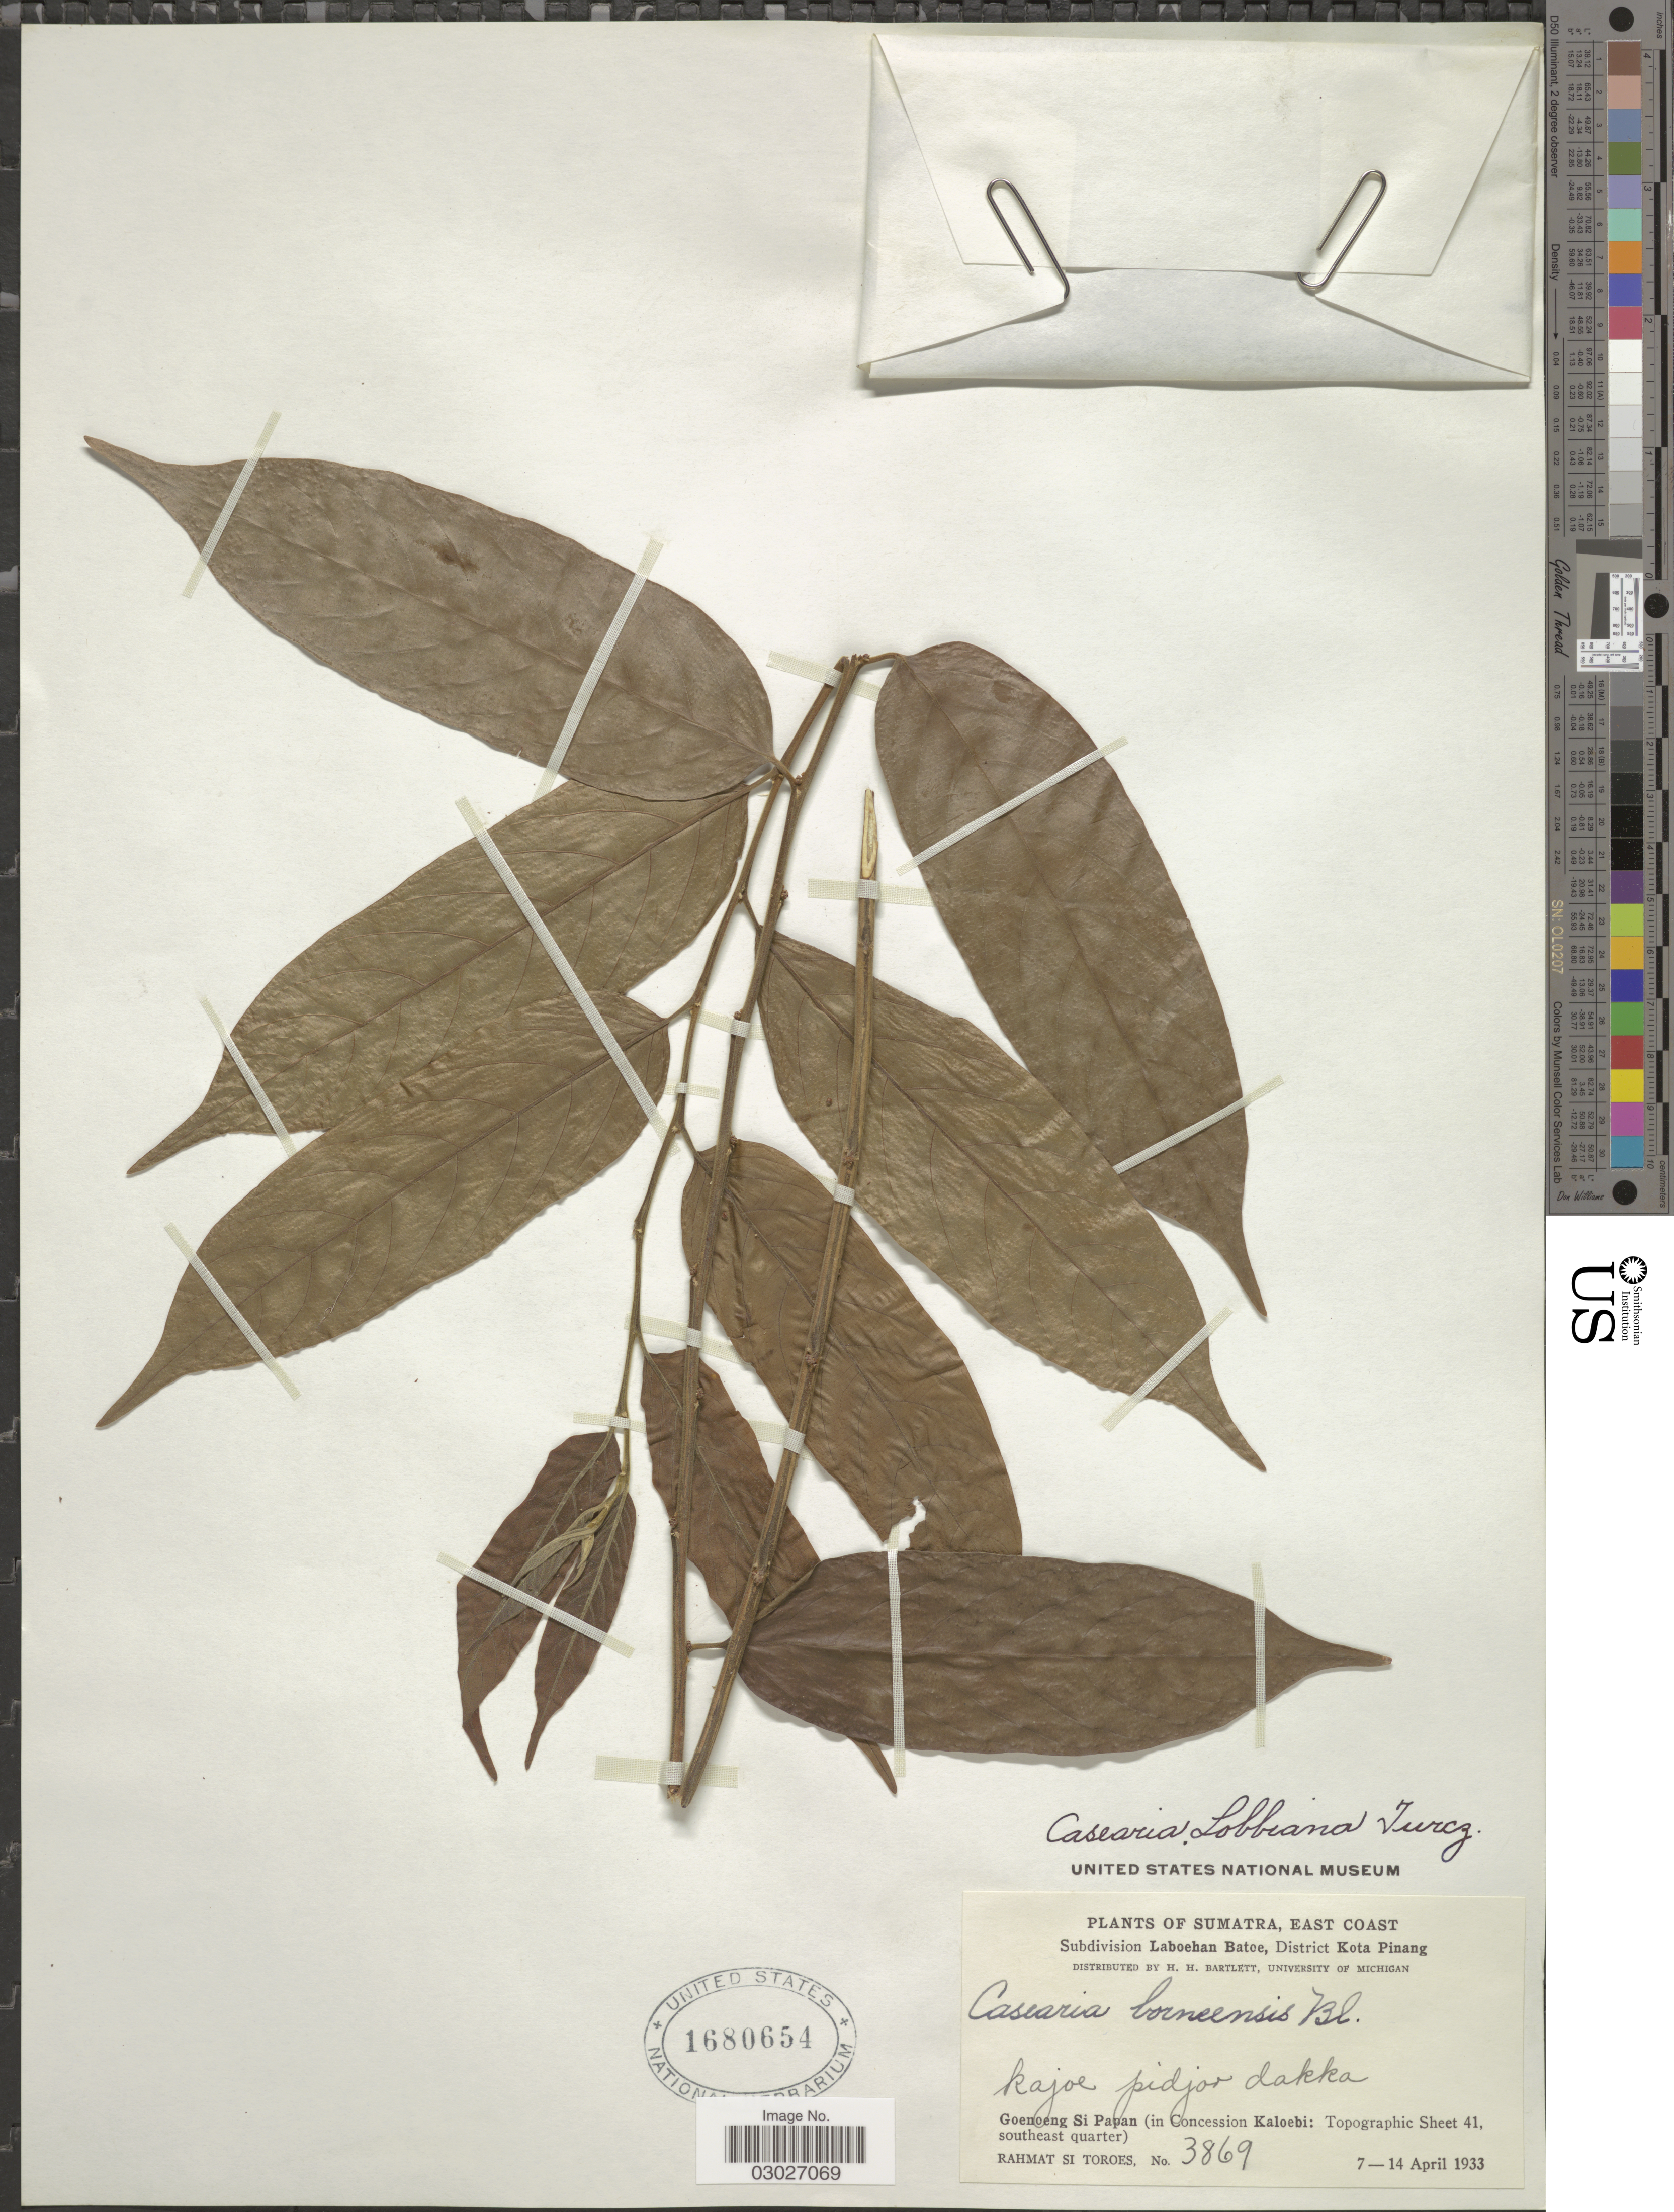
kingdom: Plantae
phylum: Tracheophyta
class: Magnoliopsida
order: Malpighiales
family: Salicaceae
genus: Casearia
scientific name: Casearia lobbiana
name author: Turcz.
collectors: Rahmat Si Boeea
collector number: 3869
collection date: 1933-04-07/1933-04-14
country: Indonesia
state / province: Sumatra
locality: East Coast. Subdivision Laboehan Batoe, District Kota Pinang. Goenoeng Si Papan (in Concession Kaloebi: Topographic Sheet 41, southeast quarter).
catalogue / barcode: US 1680654